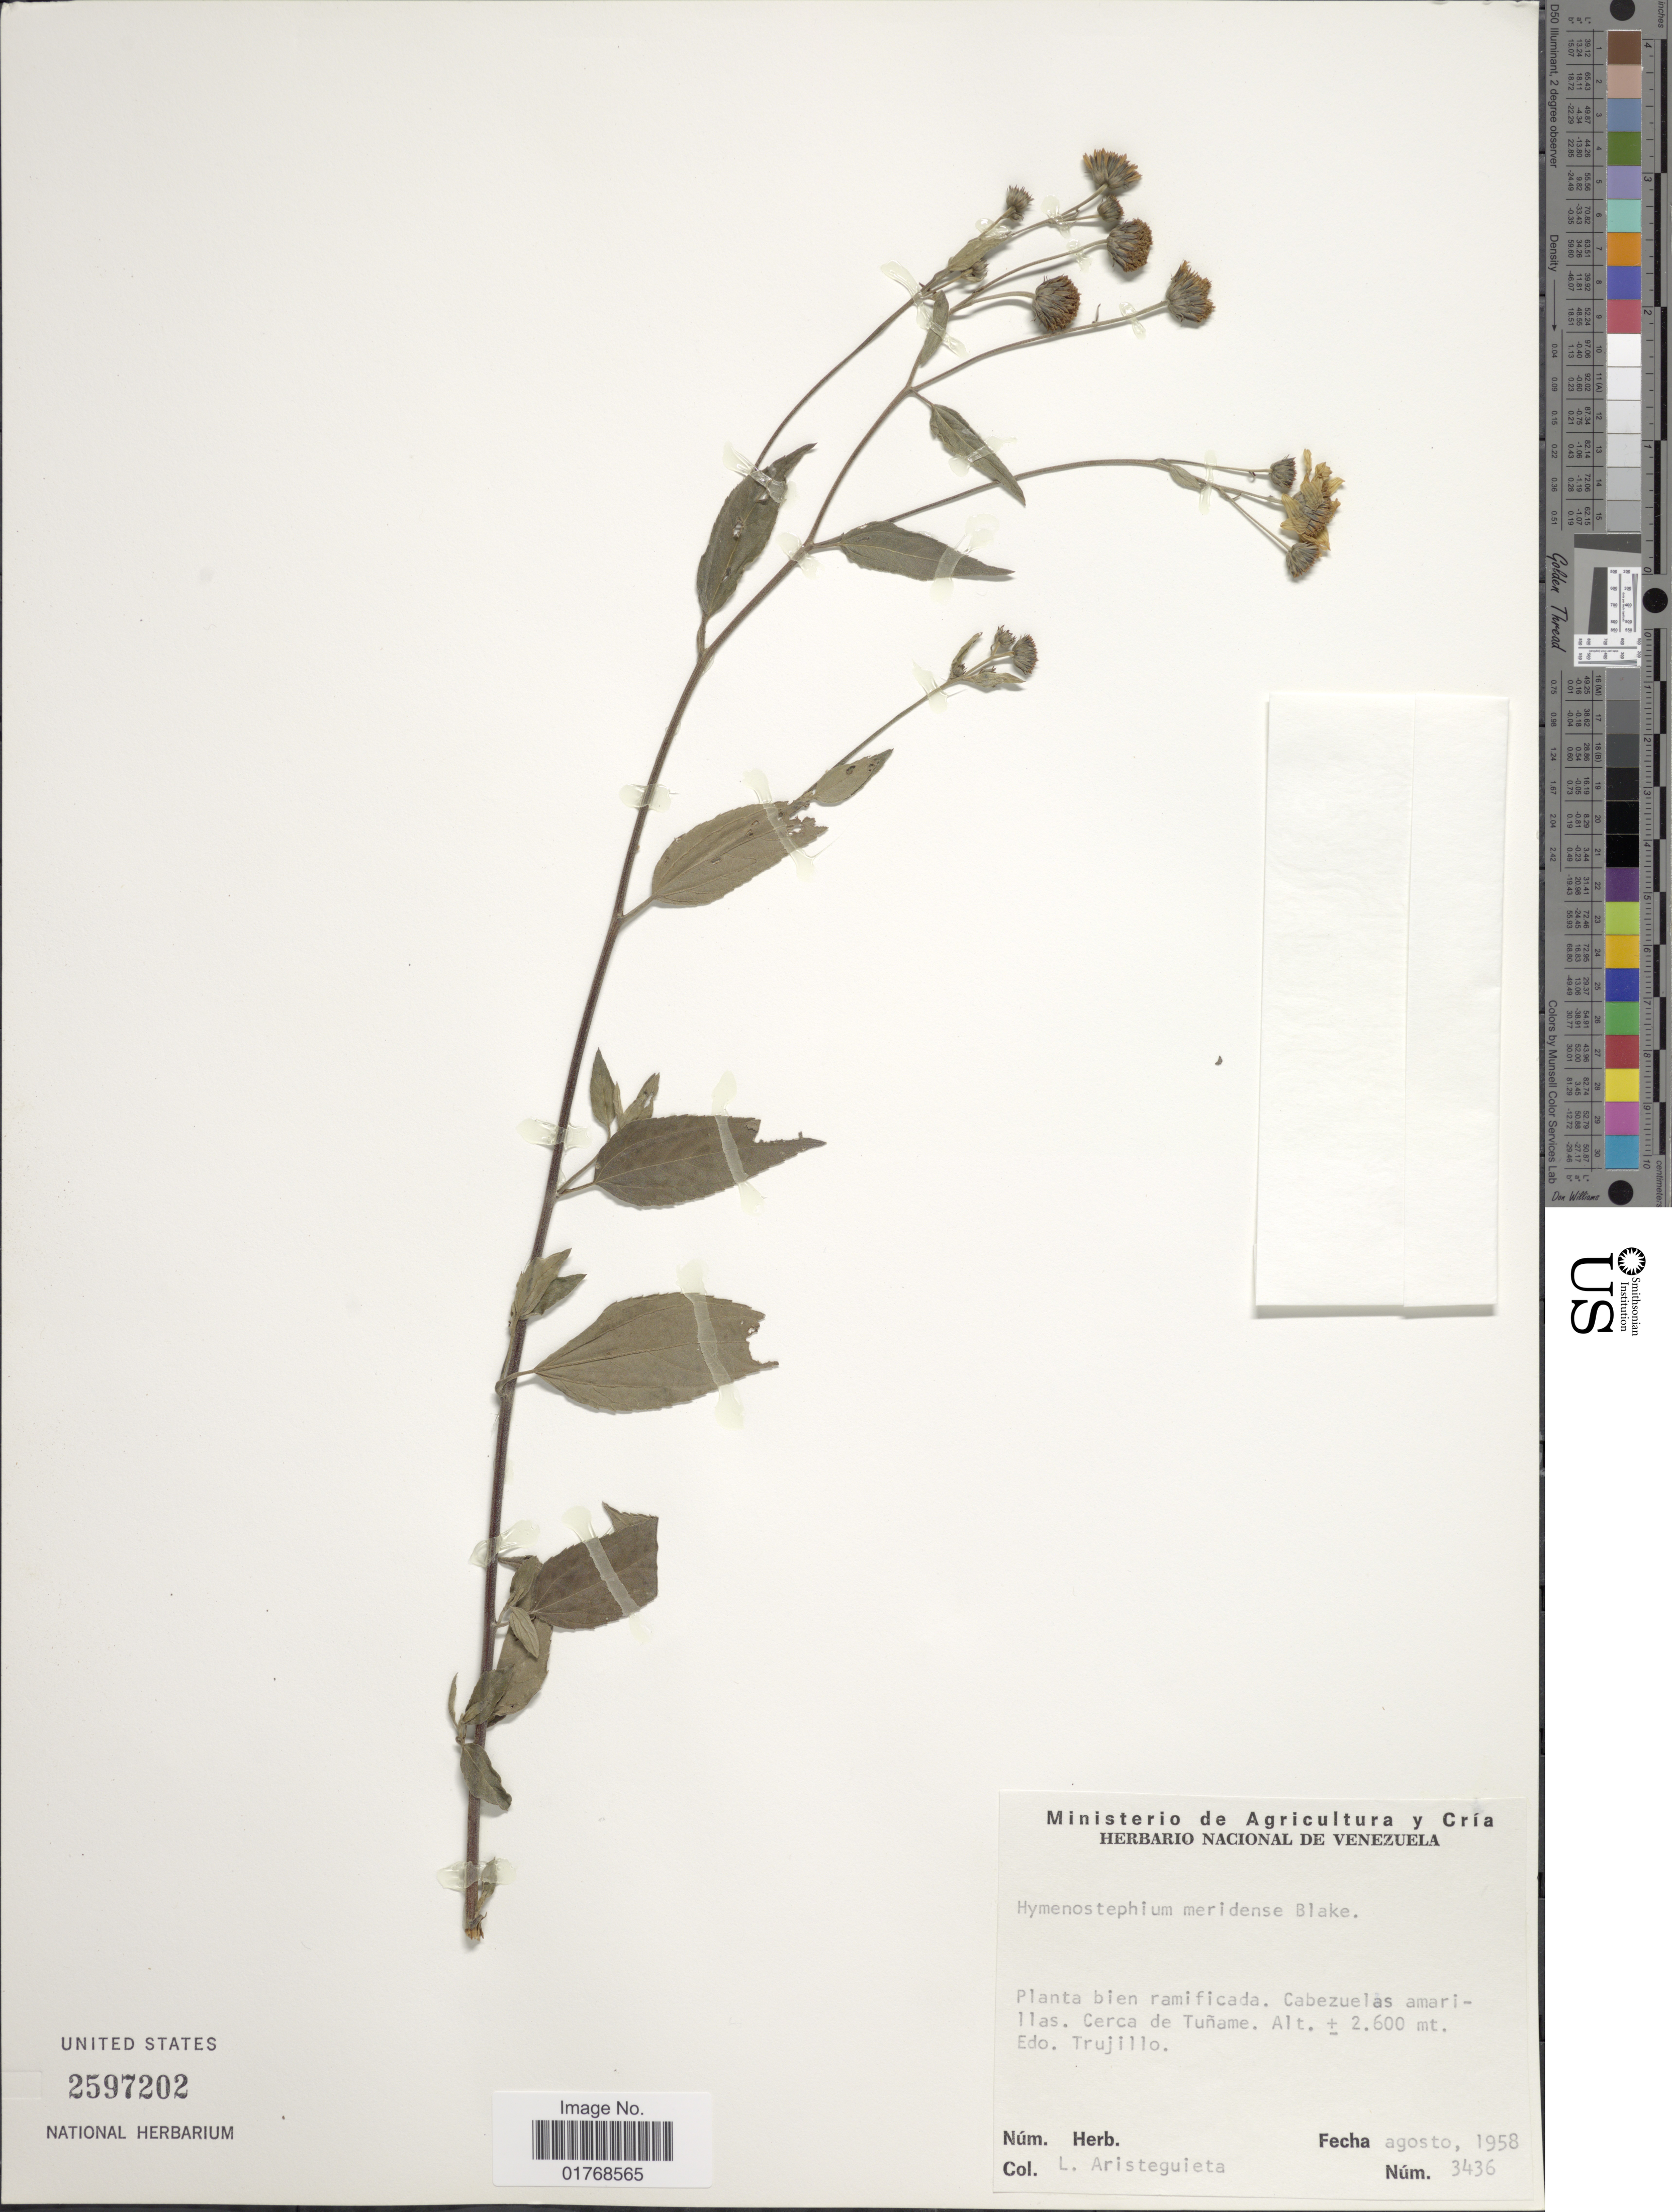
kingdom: Plantae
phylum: Tracheophyta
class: Magnoliopsida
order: Asterales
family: Asteraceae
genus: Viguiera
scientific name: Viguiera goebelii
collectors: L. Aristeguieta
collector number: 3436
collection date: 1958-08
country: Venezuela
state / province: Trujillo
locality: Cabezuelas amarillas. Cerca de Tuñame. Edo. Trujillo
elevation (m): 2600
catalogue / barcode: US 2597202